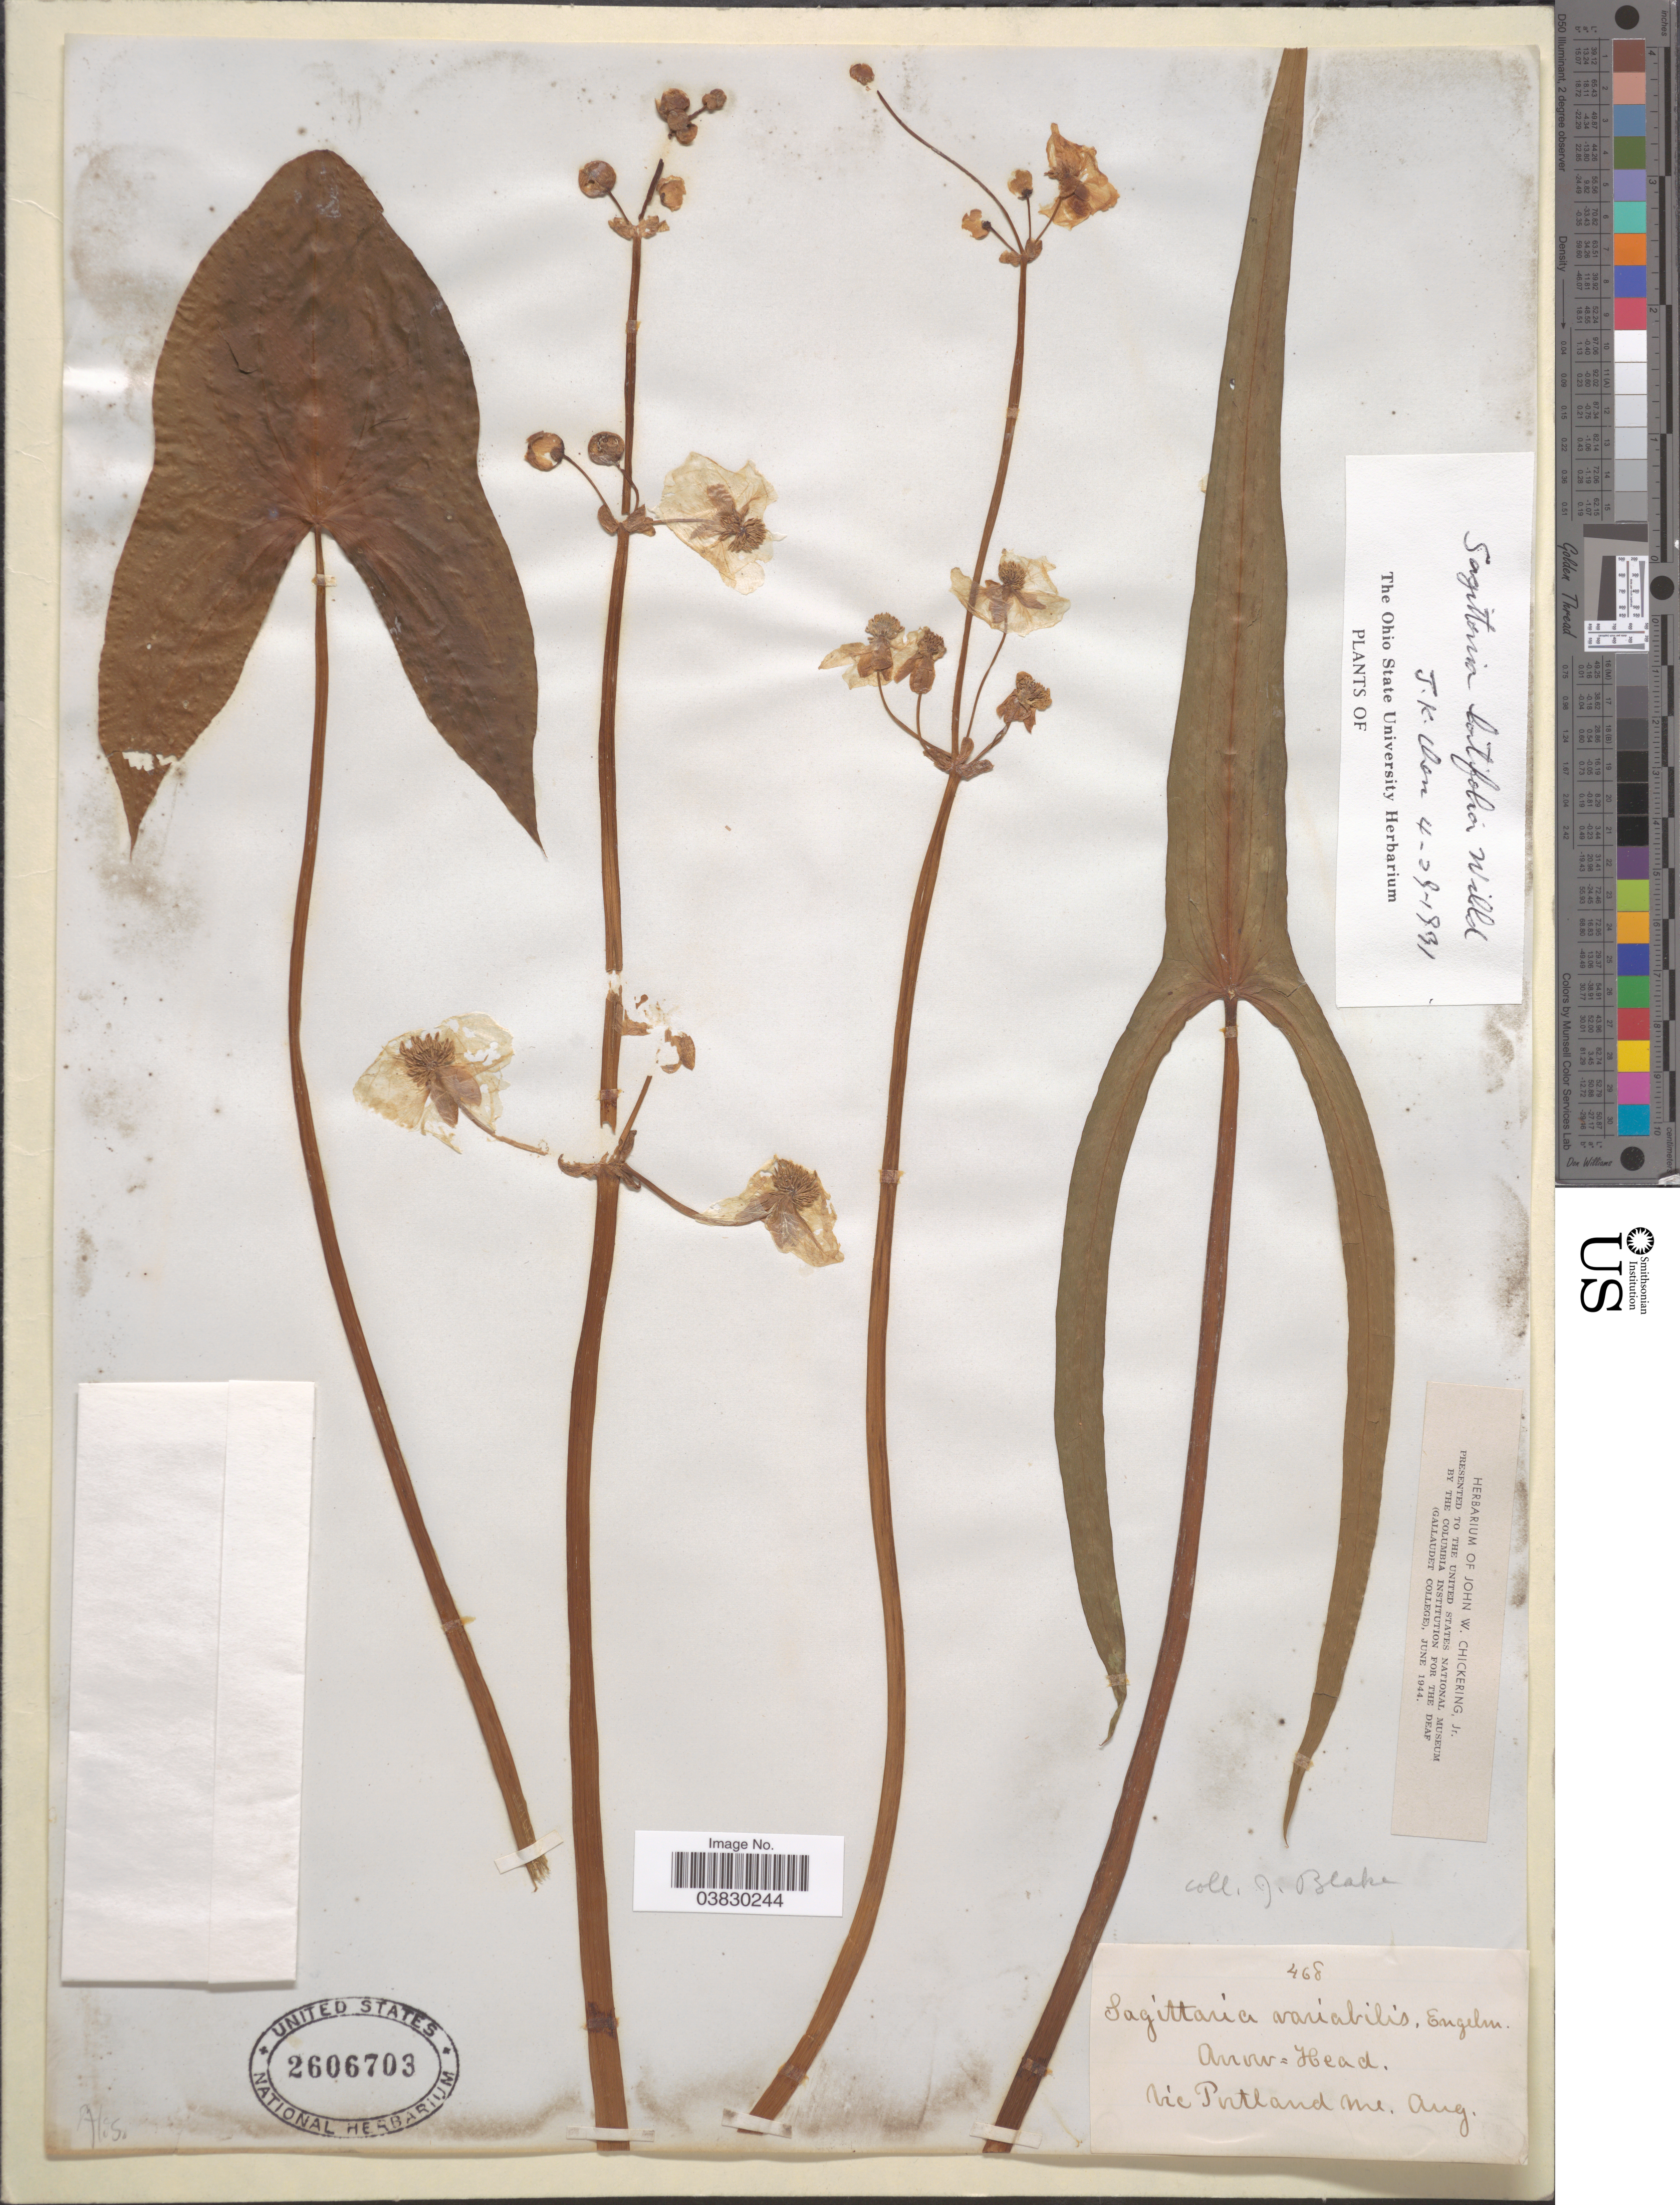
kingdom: Plantae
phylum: Tracheophyta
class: Liliopsida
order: Alismatales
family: Alismataceae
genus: Sagittaria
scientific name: Sagittaria latifolia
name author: Willd.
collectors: J. Blake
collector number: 468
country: United States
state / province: Maine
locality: Vic Portland.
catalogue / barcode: US 2606703